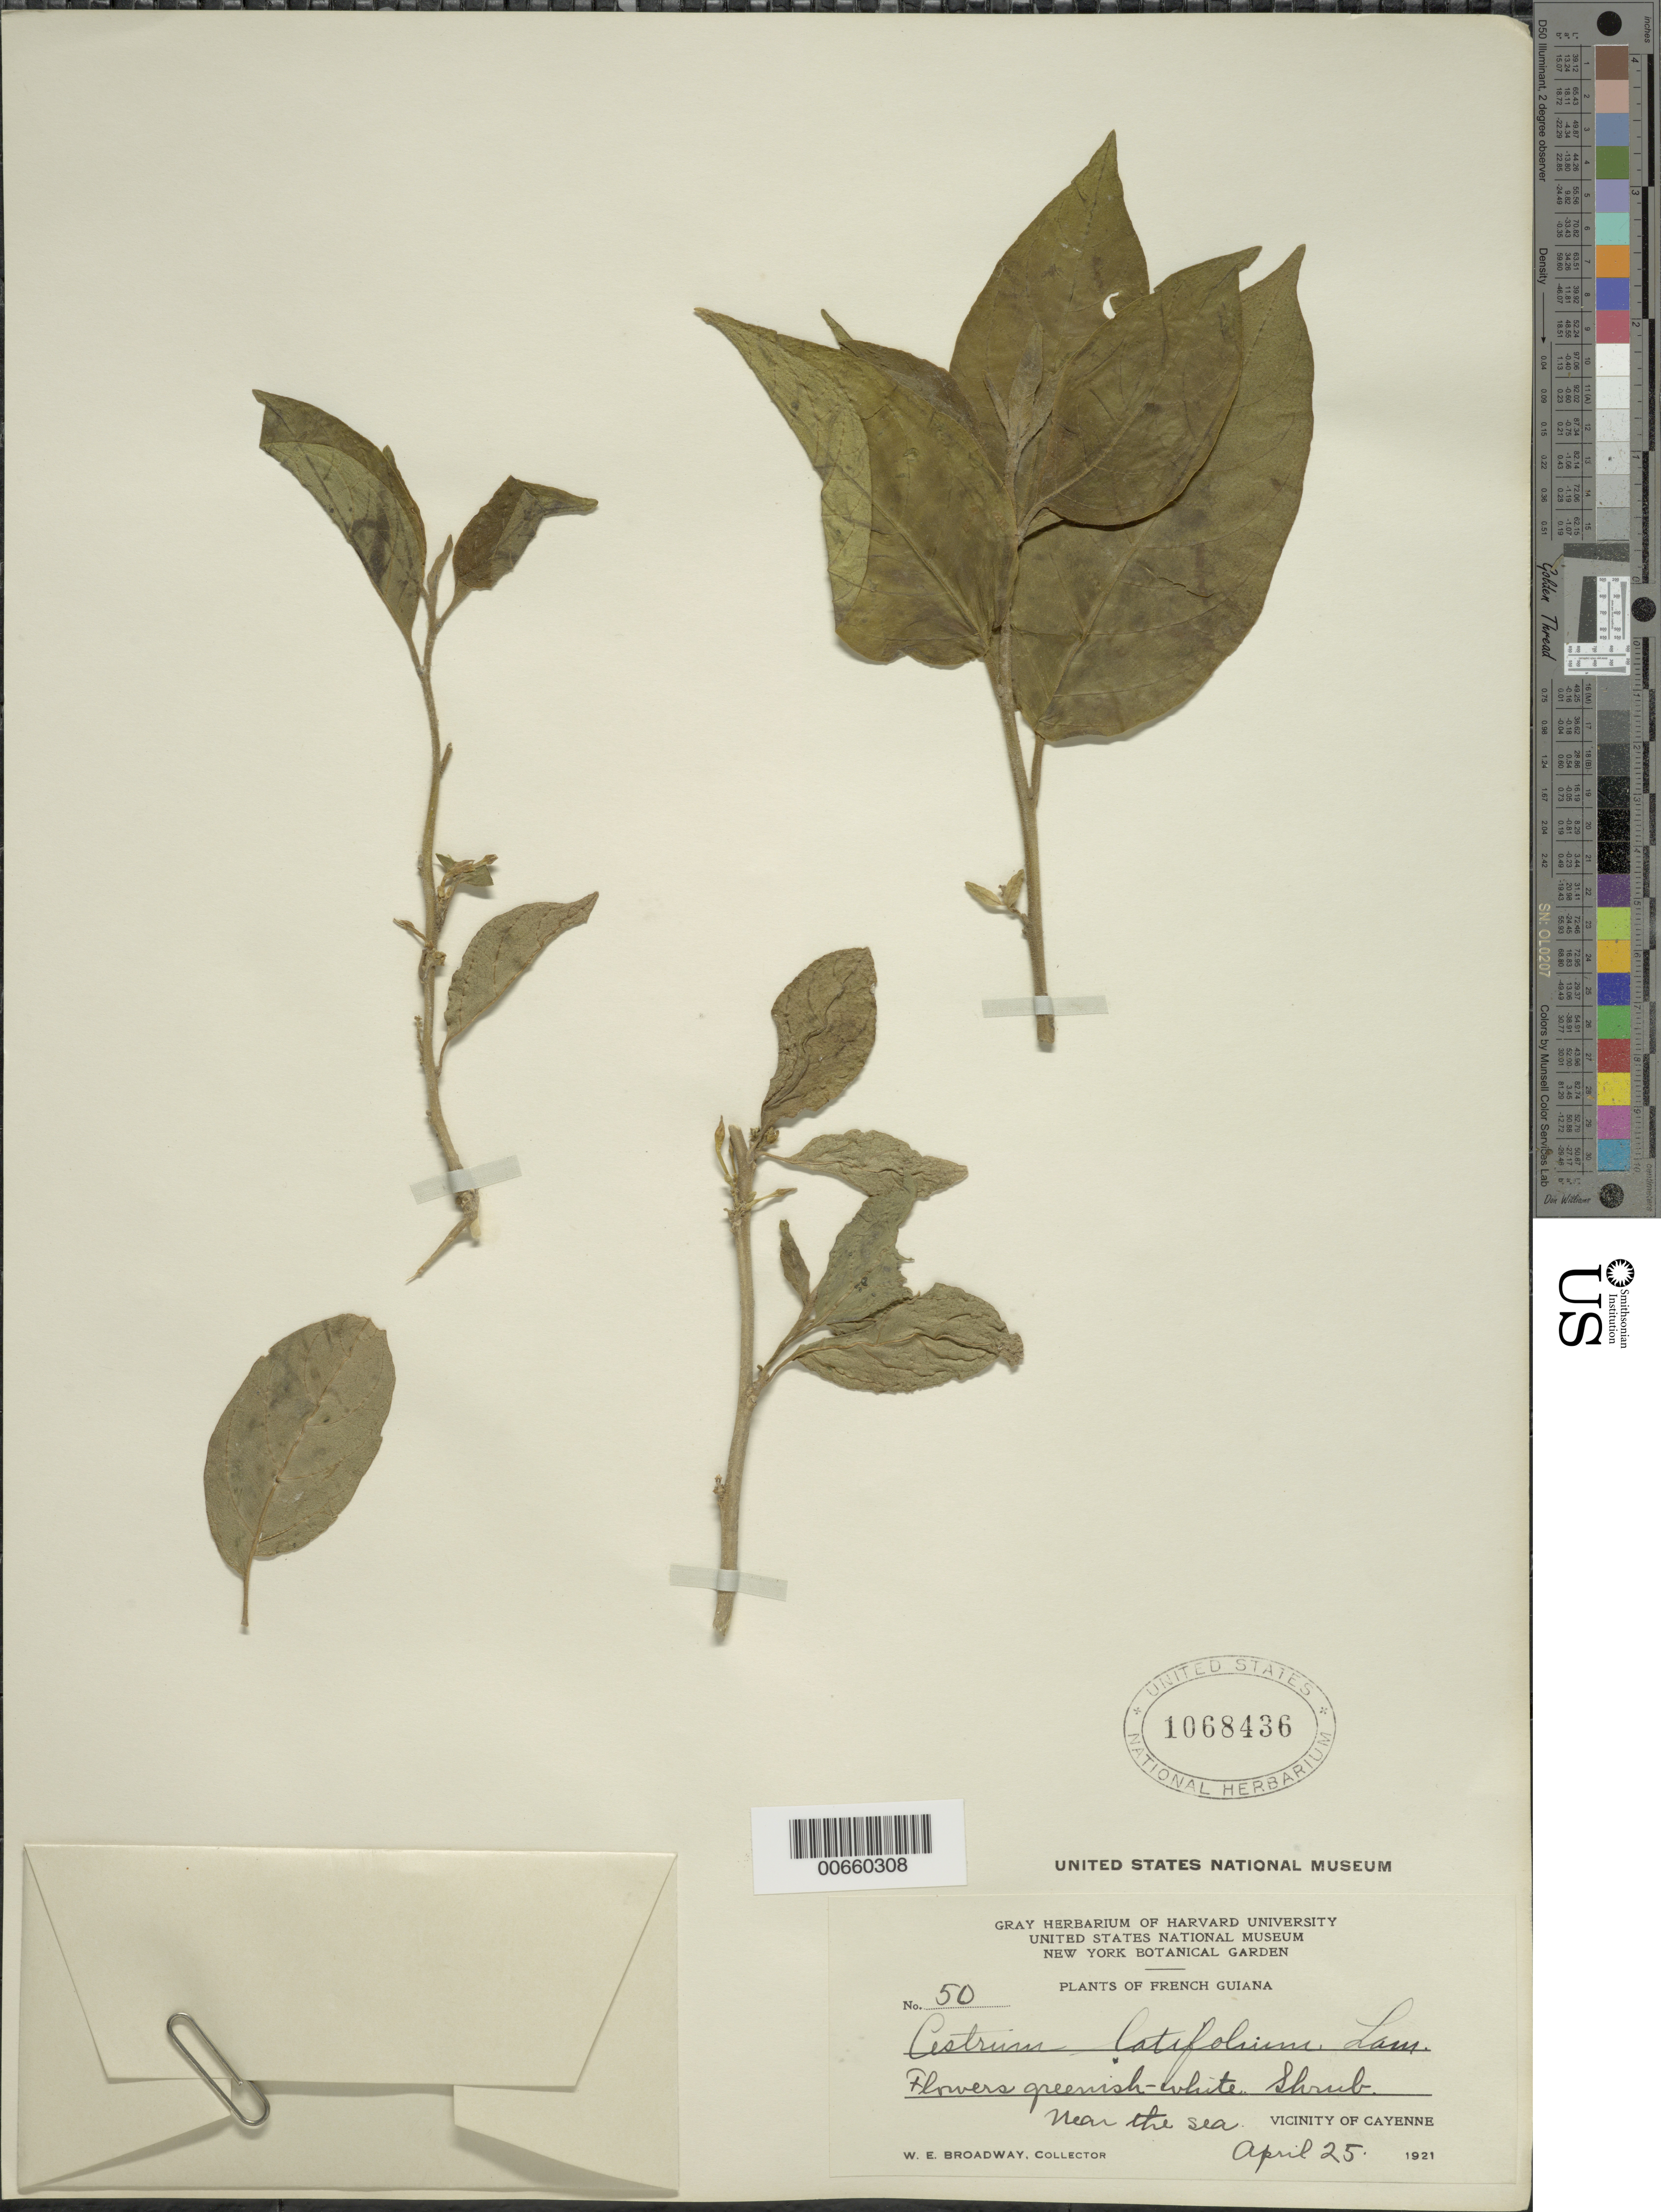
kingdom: Plantae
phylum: Tracheophyta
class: Magnoliopsida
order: Solanales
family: Solanaceae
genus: Cestrum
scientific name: Cestrum latifolium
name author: Lam.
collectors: W. E. Broadway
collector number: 50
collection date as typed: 25-Apr-21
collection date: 1921-04-25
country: French Guiana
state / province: Cayenne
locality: Cayenne, vic.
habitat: Seacoast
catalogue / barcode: US 1068436